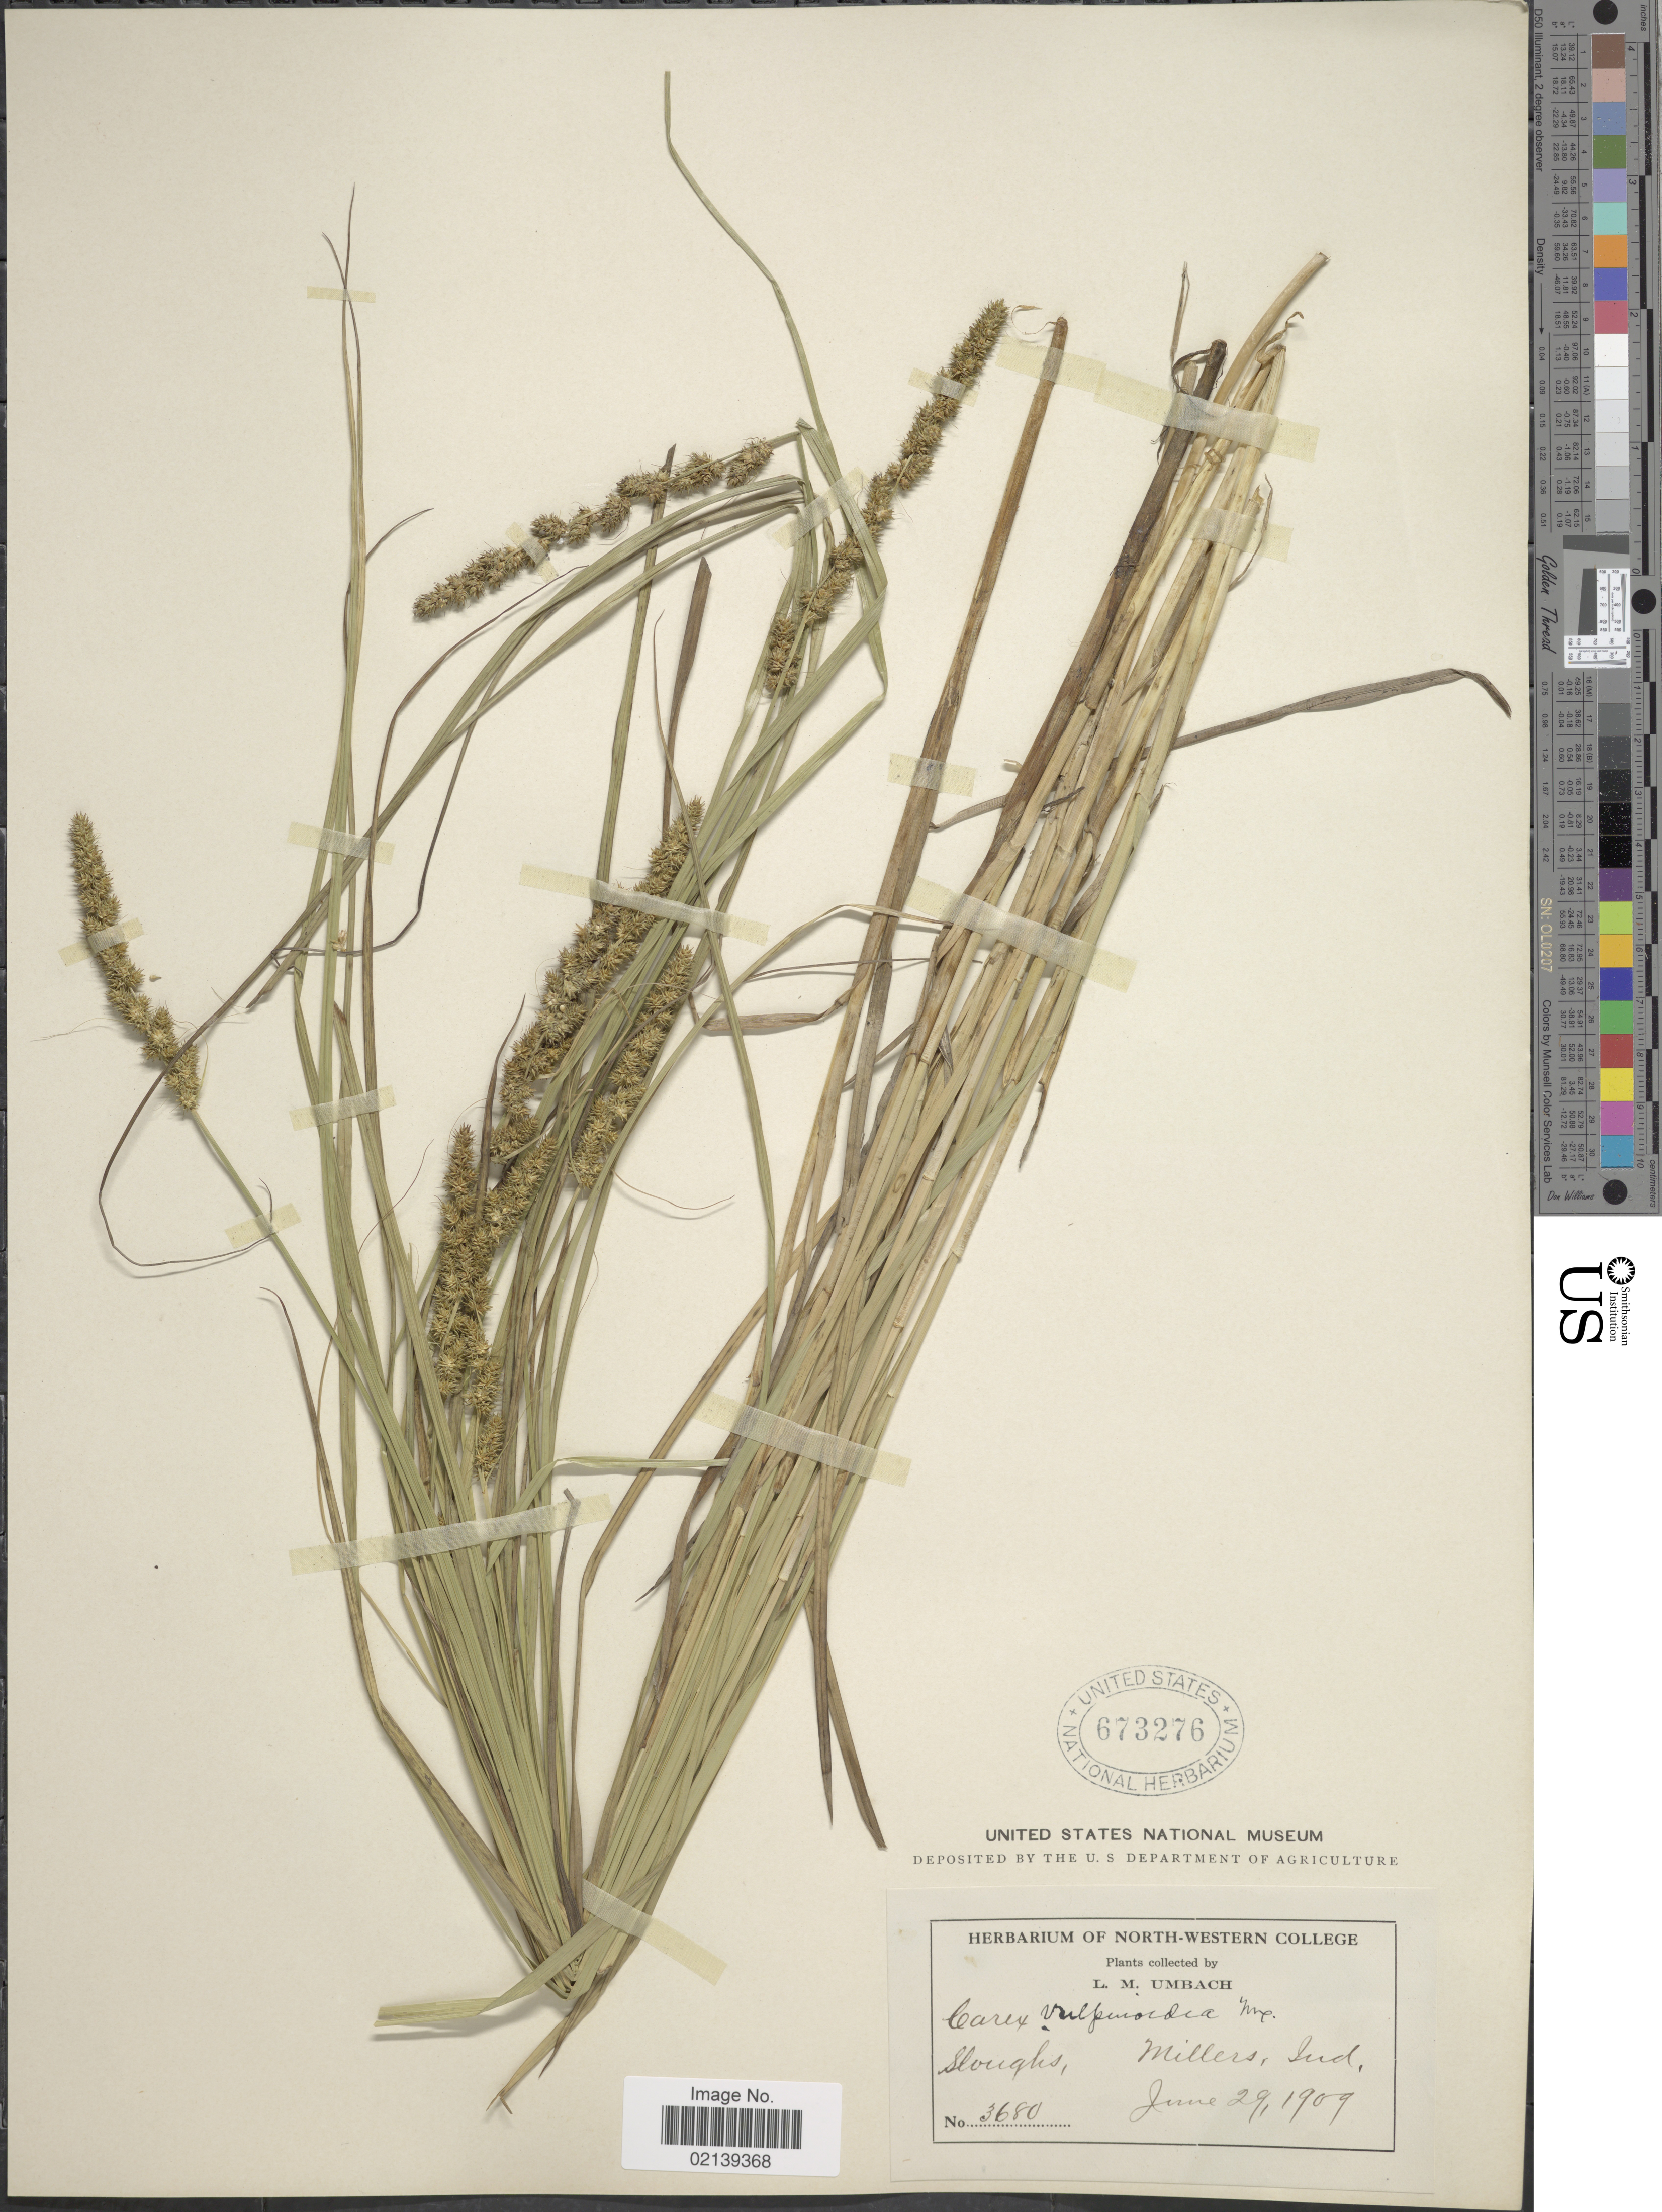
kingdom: Plantae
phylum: Tracheophyta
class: Liliopsida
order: Poales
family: Cyperaceae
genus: Carex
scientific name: Carex vulpinoidea Michx.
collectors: L. M. Umbach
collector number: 3680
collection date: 1909-06-29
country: United States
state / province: Indiana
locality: Sloughs, Millers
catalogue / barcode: US 673276